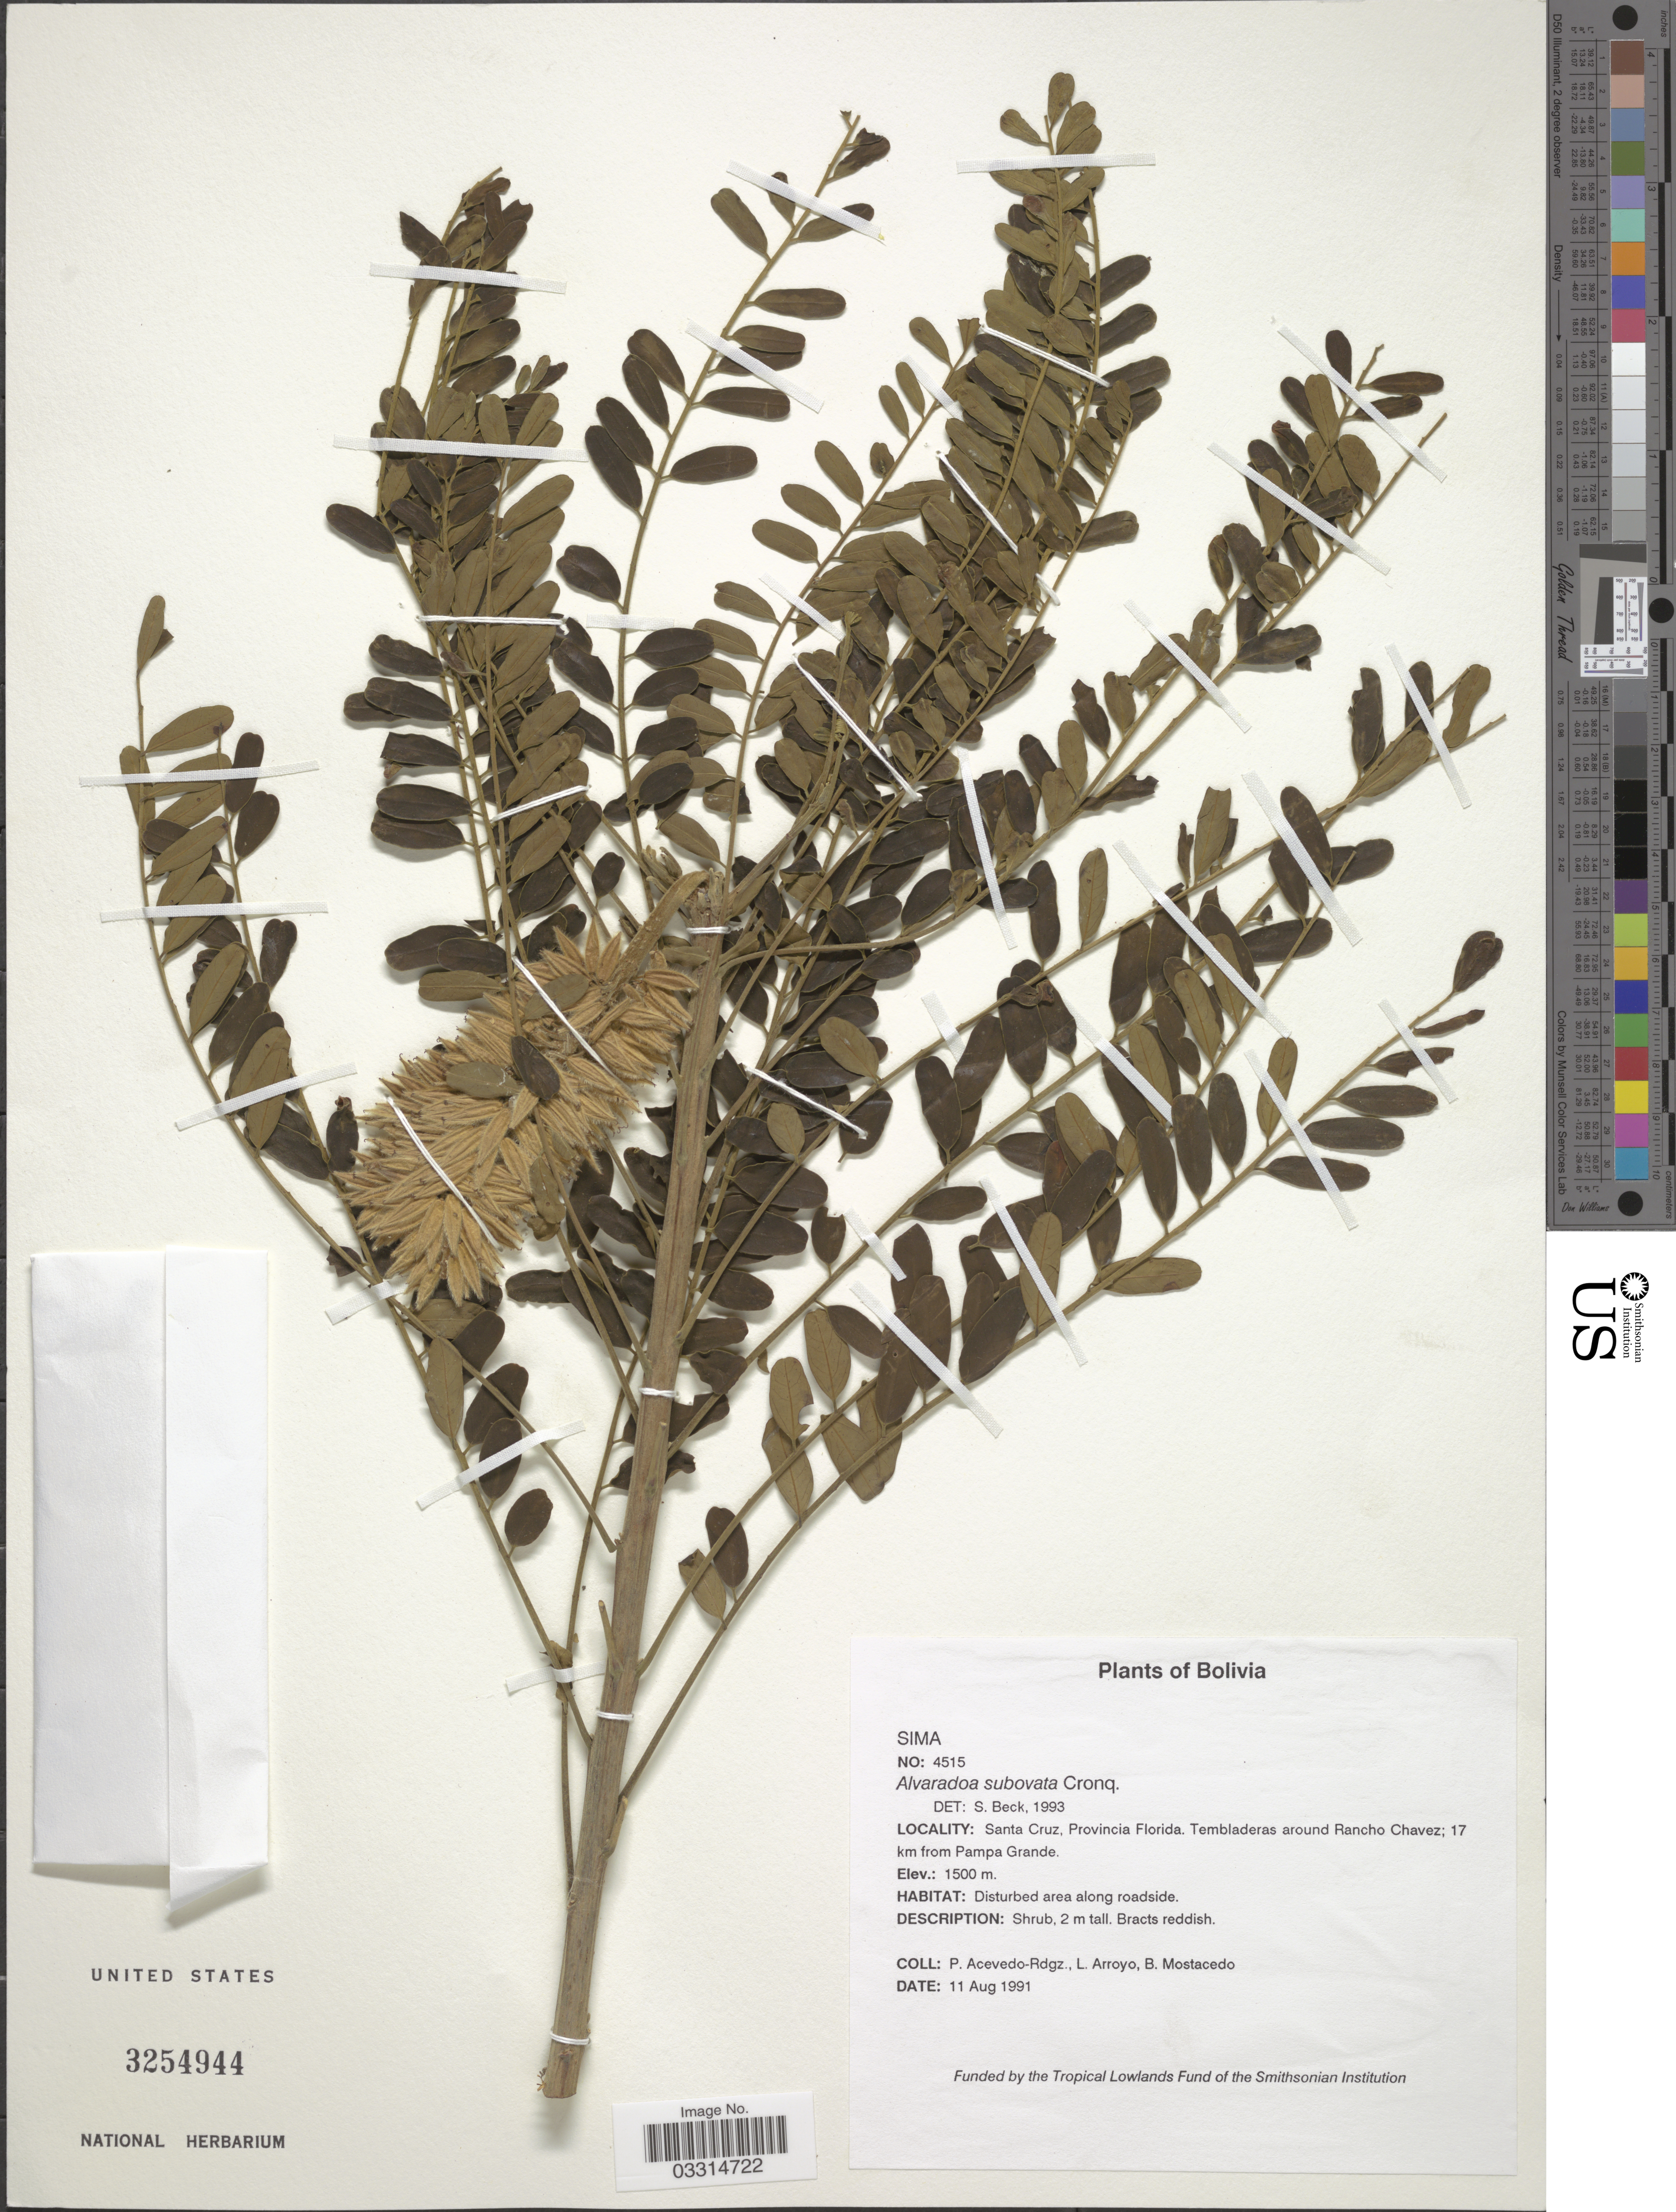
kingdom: Plantae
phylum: Tracheophyta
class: Magnoliopsida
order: Picramniales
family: Picramniaceae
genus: Alvaradoa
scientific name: Alvaradoa subovata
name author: Cronq.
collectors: P. Acevedo-Rodr., L. Arroyo & B. Mostacedo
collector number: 4515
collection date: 1991-08-11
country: Bolivia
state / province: Santa Cruz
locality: Provincia Florida. Tembladeras around Rancho Chavez; 17 km from Pampa Grande.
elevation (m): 1500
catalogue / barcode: US 3254944